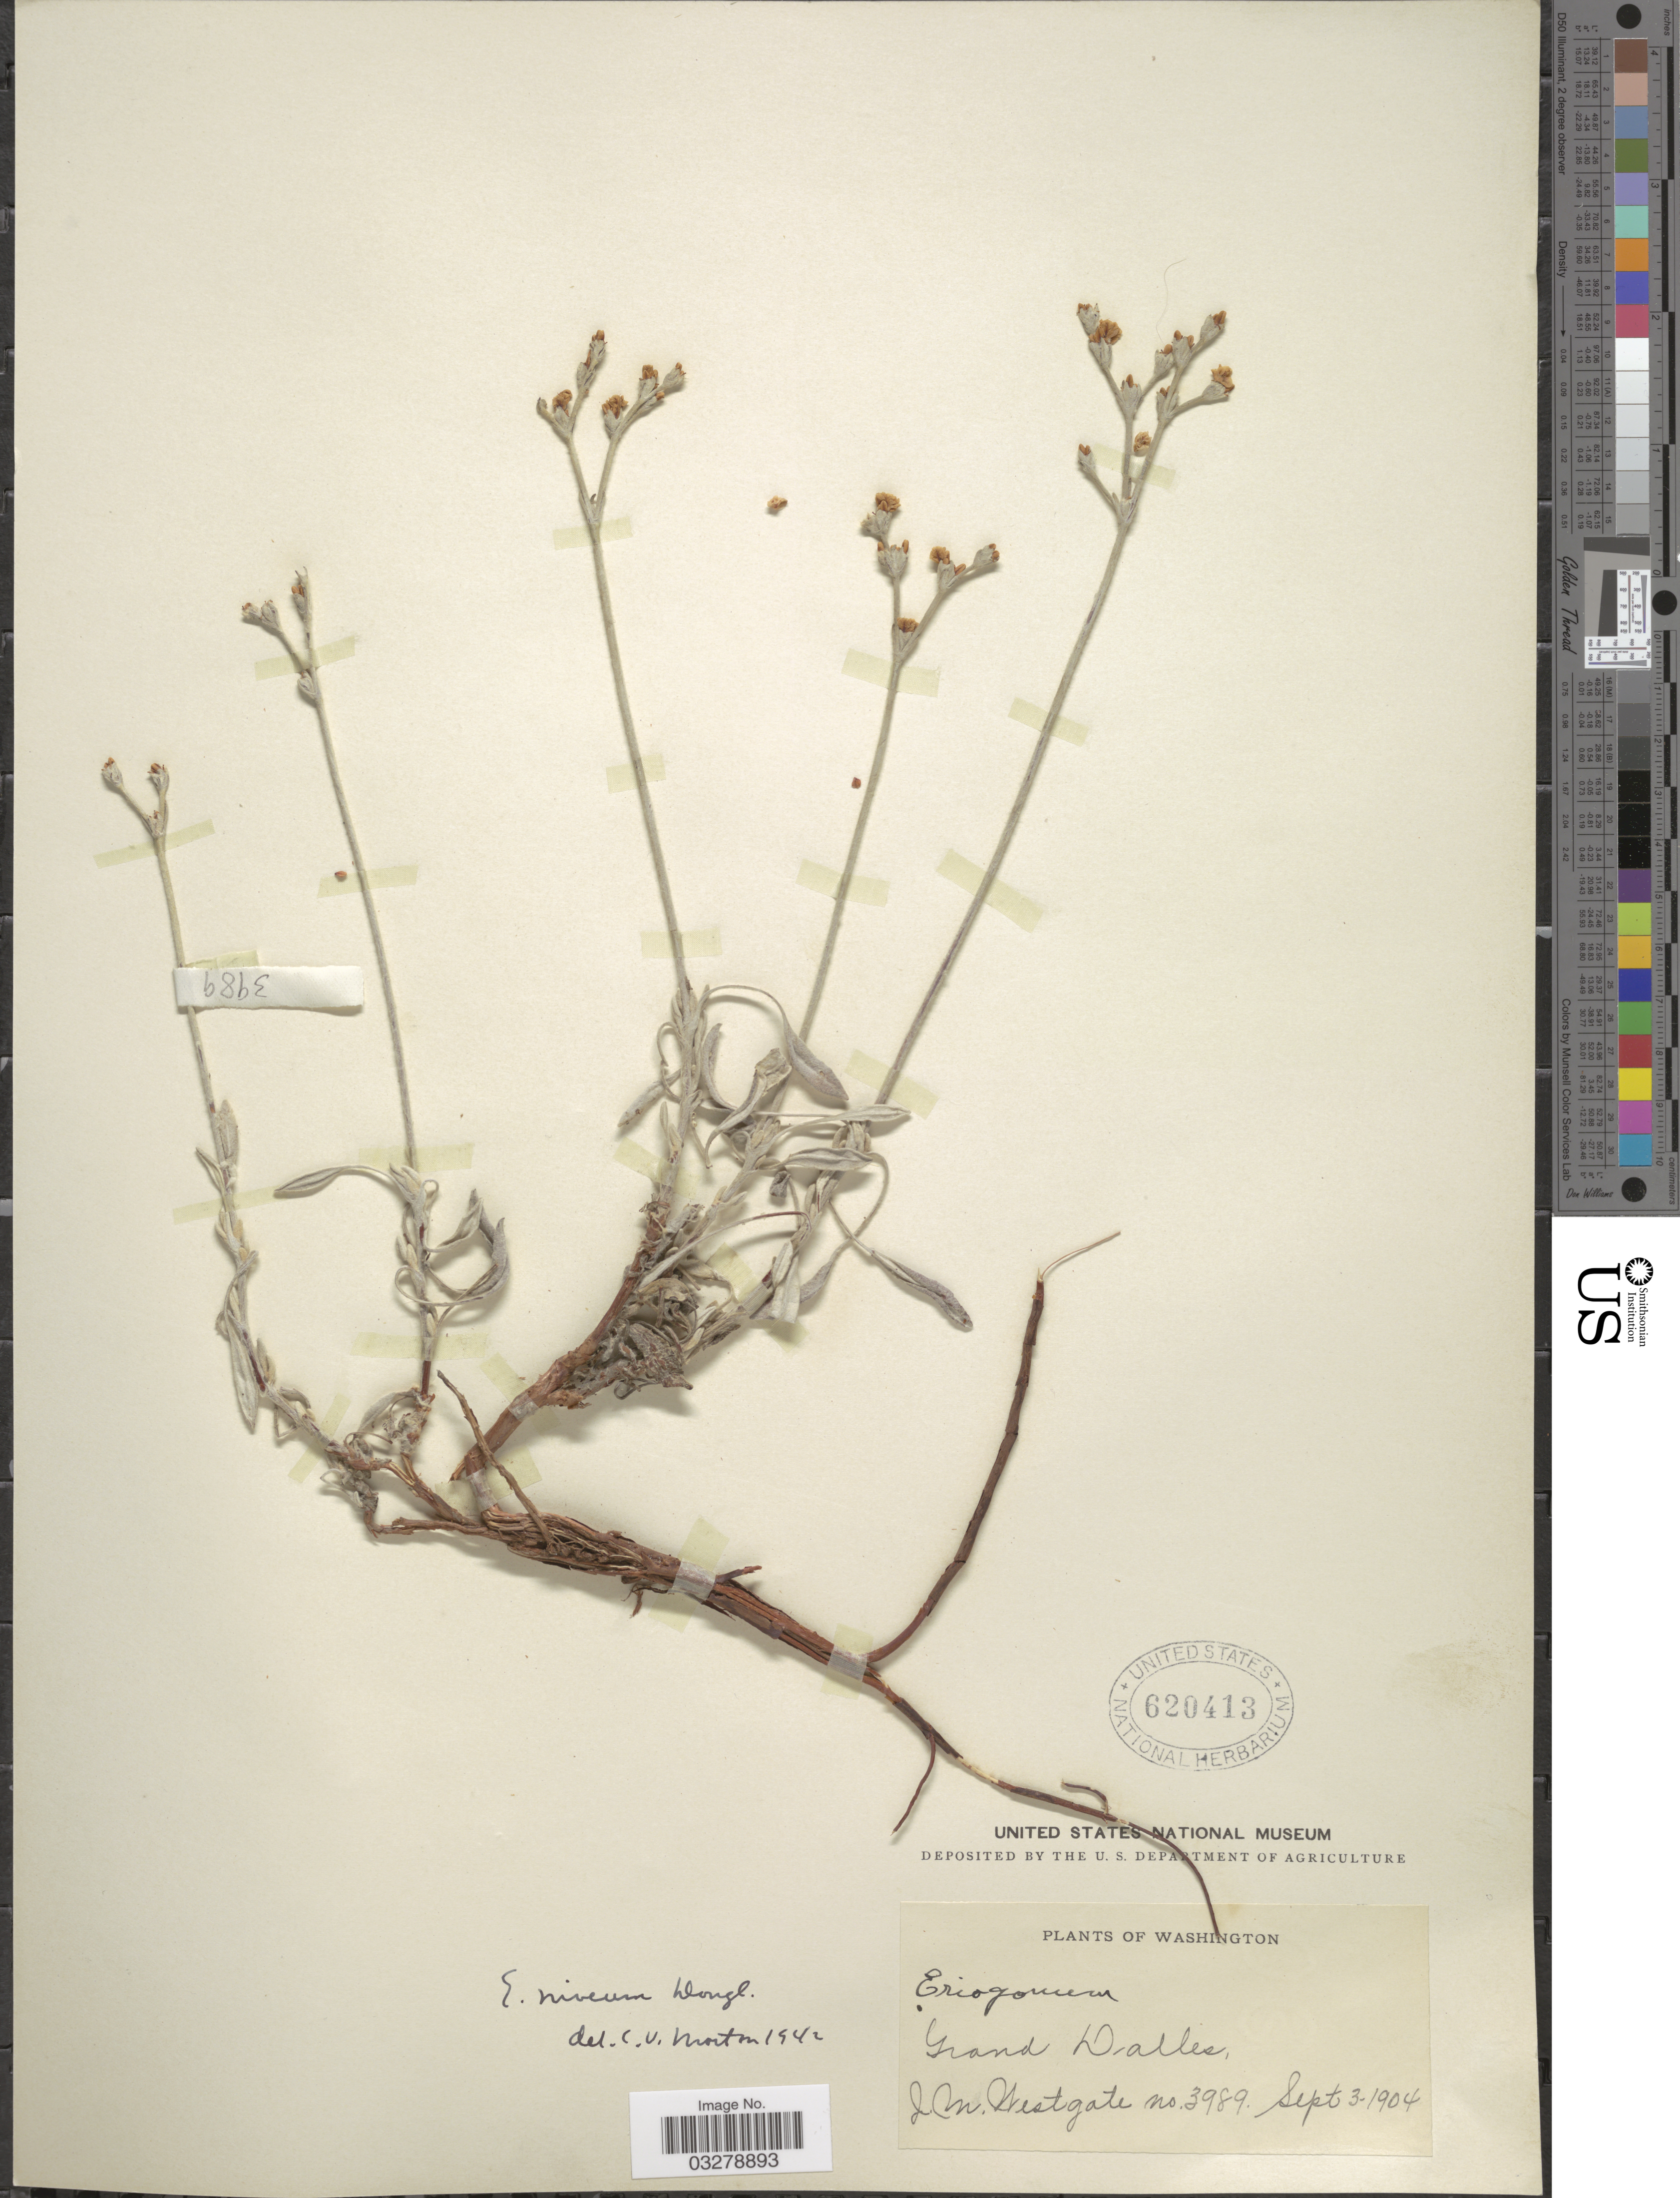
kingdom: Plantae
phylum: Tracheophyta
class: Magnoliopsida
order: Caryophyllales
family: Polygonaceae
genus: Eriogonum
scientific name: Eriogonum niverum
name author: Douglas ex Benth.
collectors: J. Westgate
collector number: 3989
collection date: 1904-09-03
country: United States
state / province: Washington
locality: Grand Dalles.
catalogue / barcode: US 620413